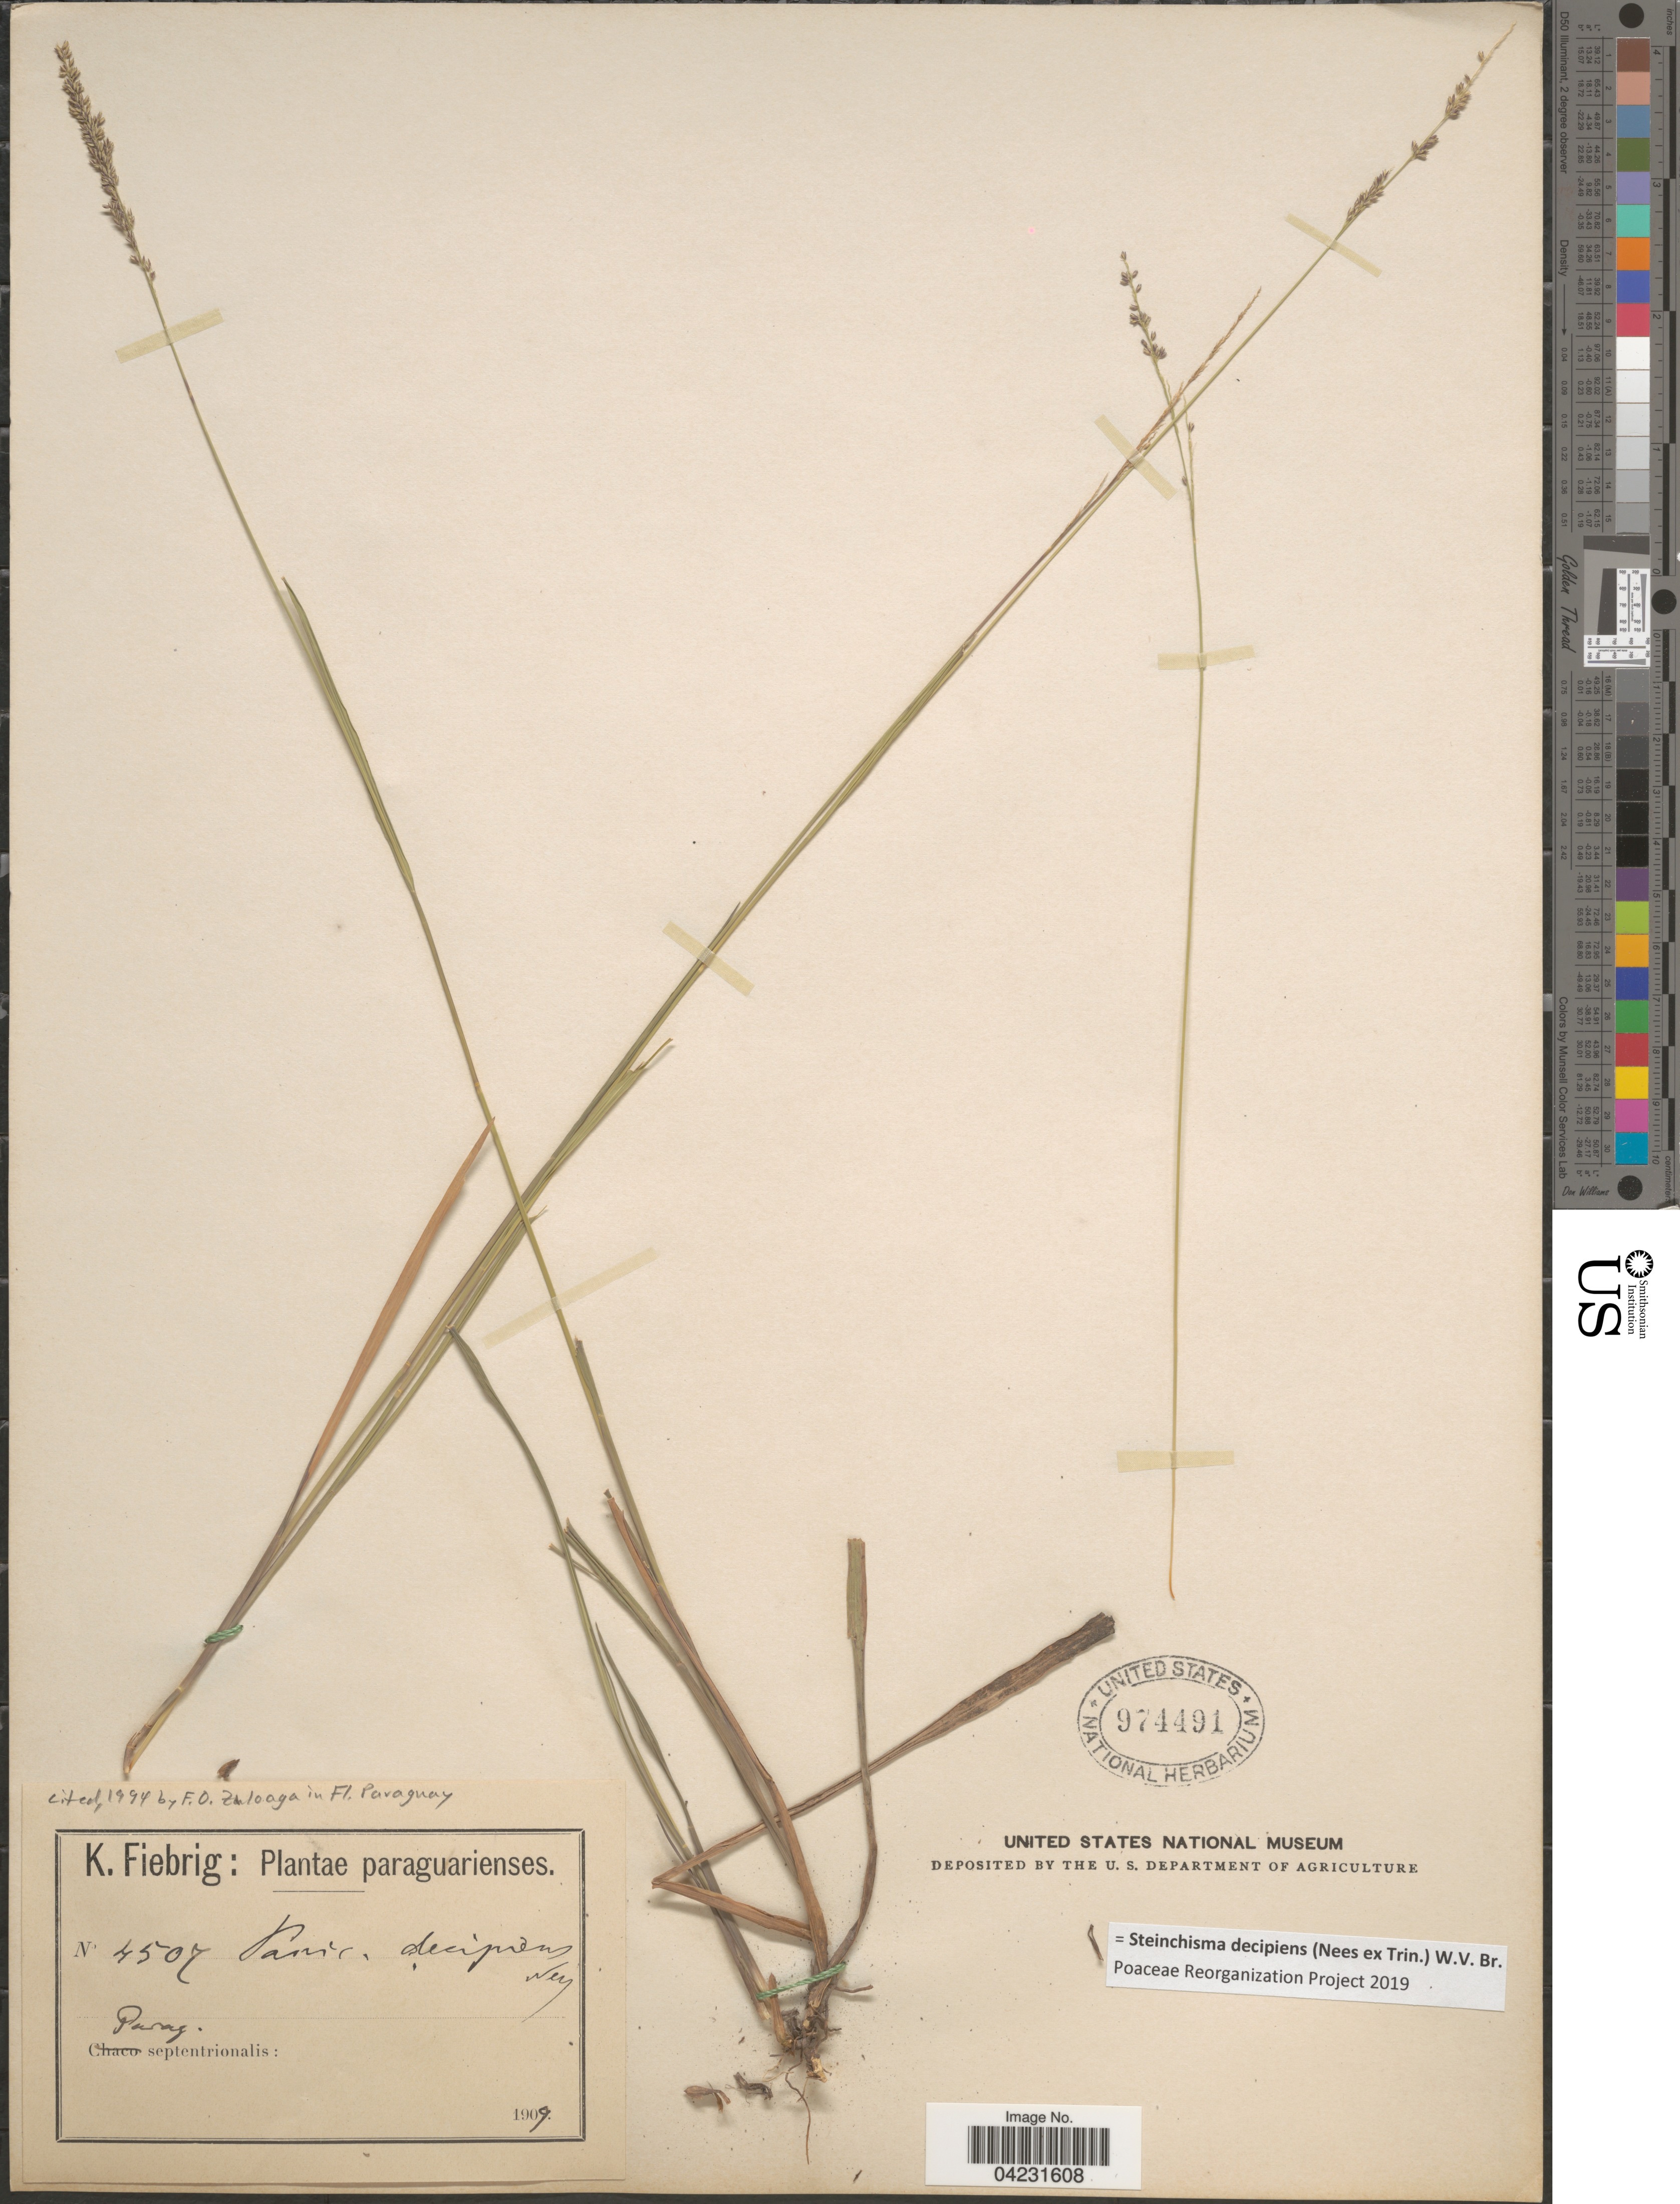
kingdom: Plantae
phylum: Tracheophyta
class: Liliopsida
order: Poales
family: Poaceae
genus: Steinchisma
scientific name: Steinchisma decipiens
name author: (Nees ex Trin.) W.V. Br.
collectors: K. Fiebrig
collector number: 4507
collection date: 1909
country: Paraguay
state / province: Paraguari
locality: Paraguarienses. Parag. septentrionalis.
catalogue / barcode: US 974491